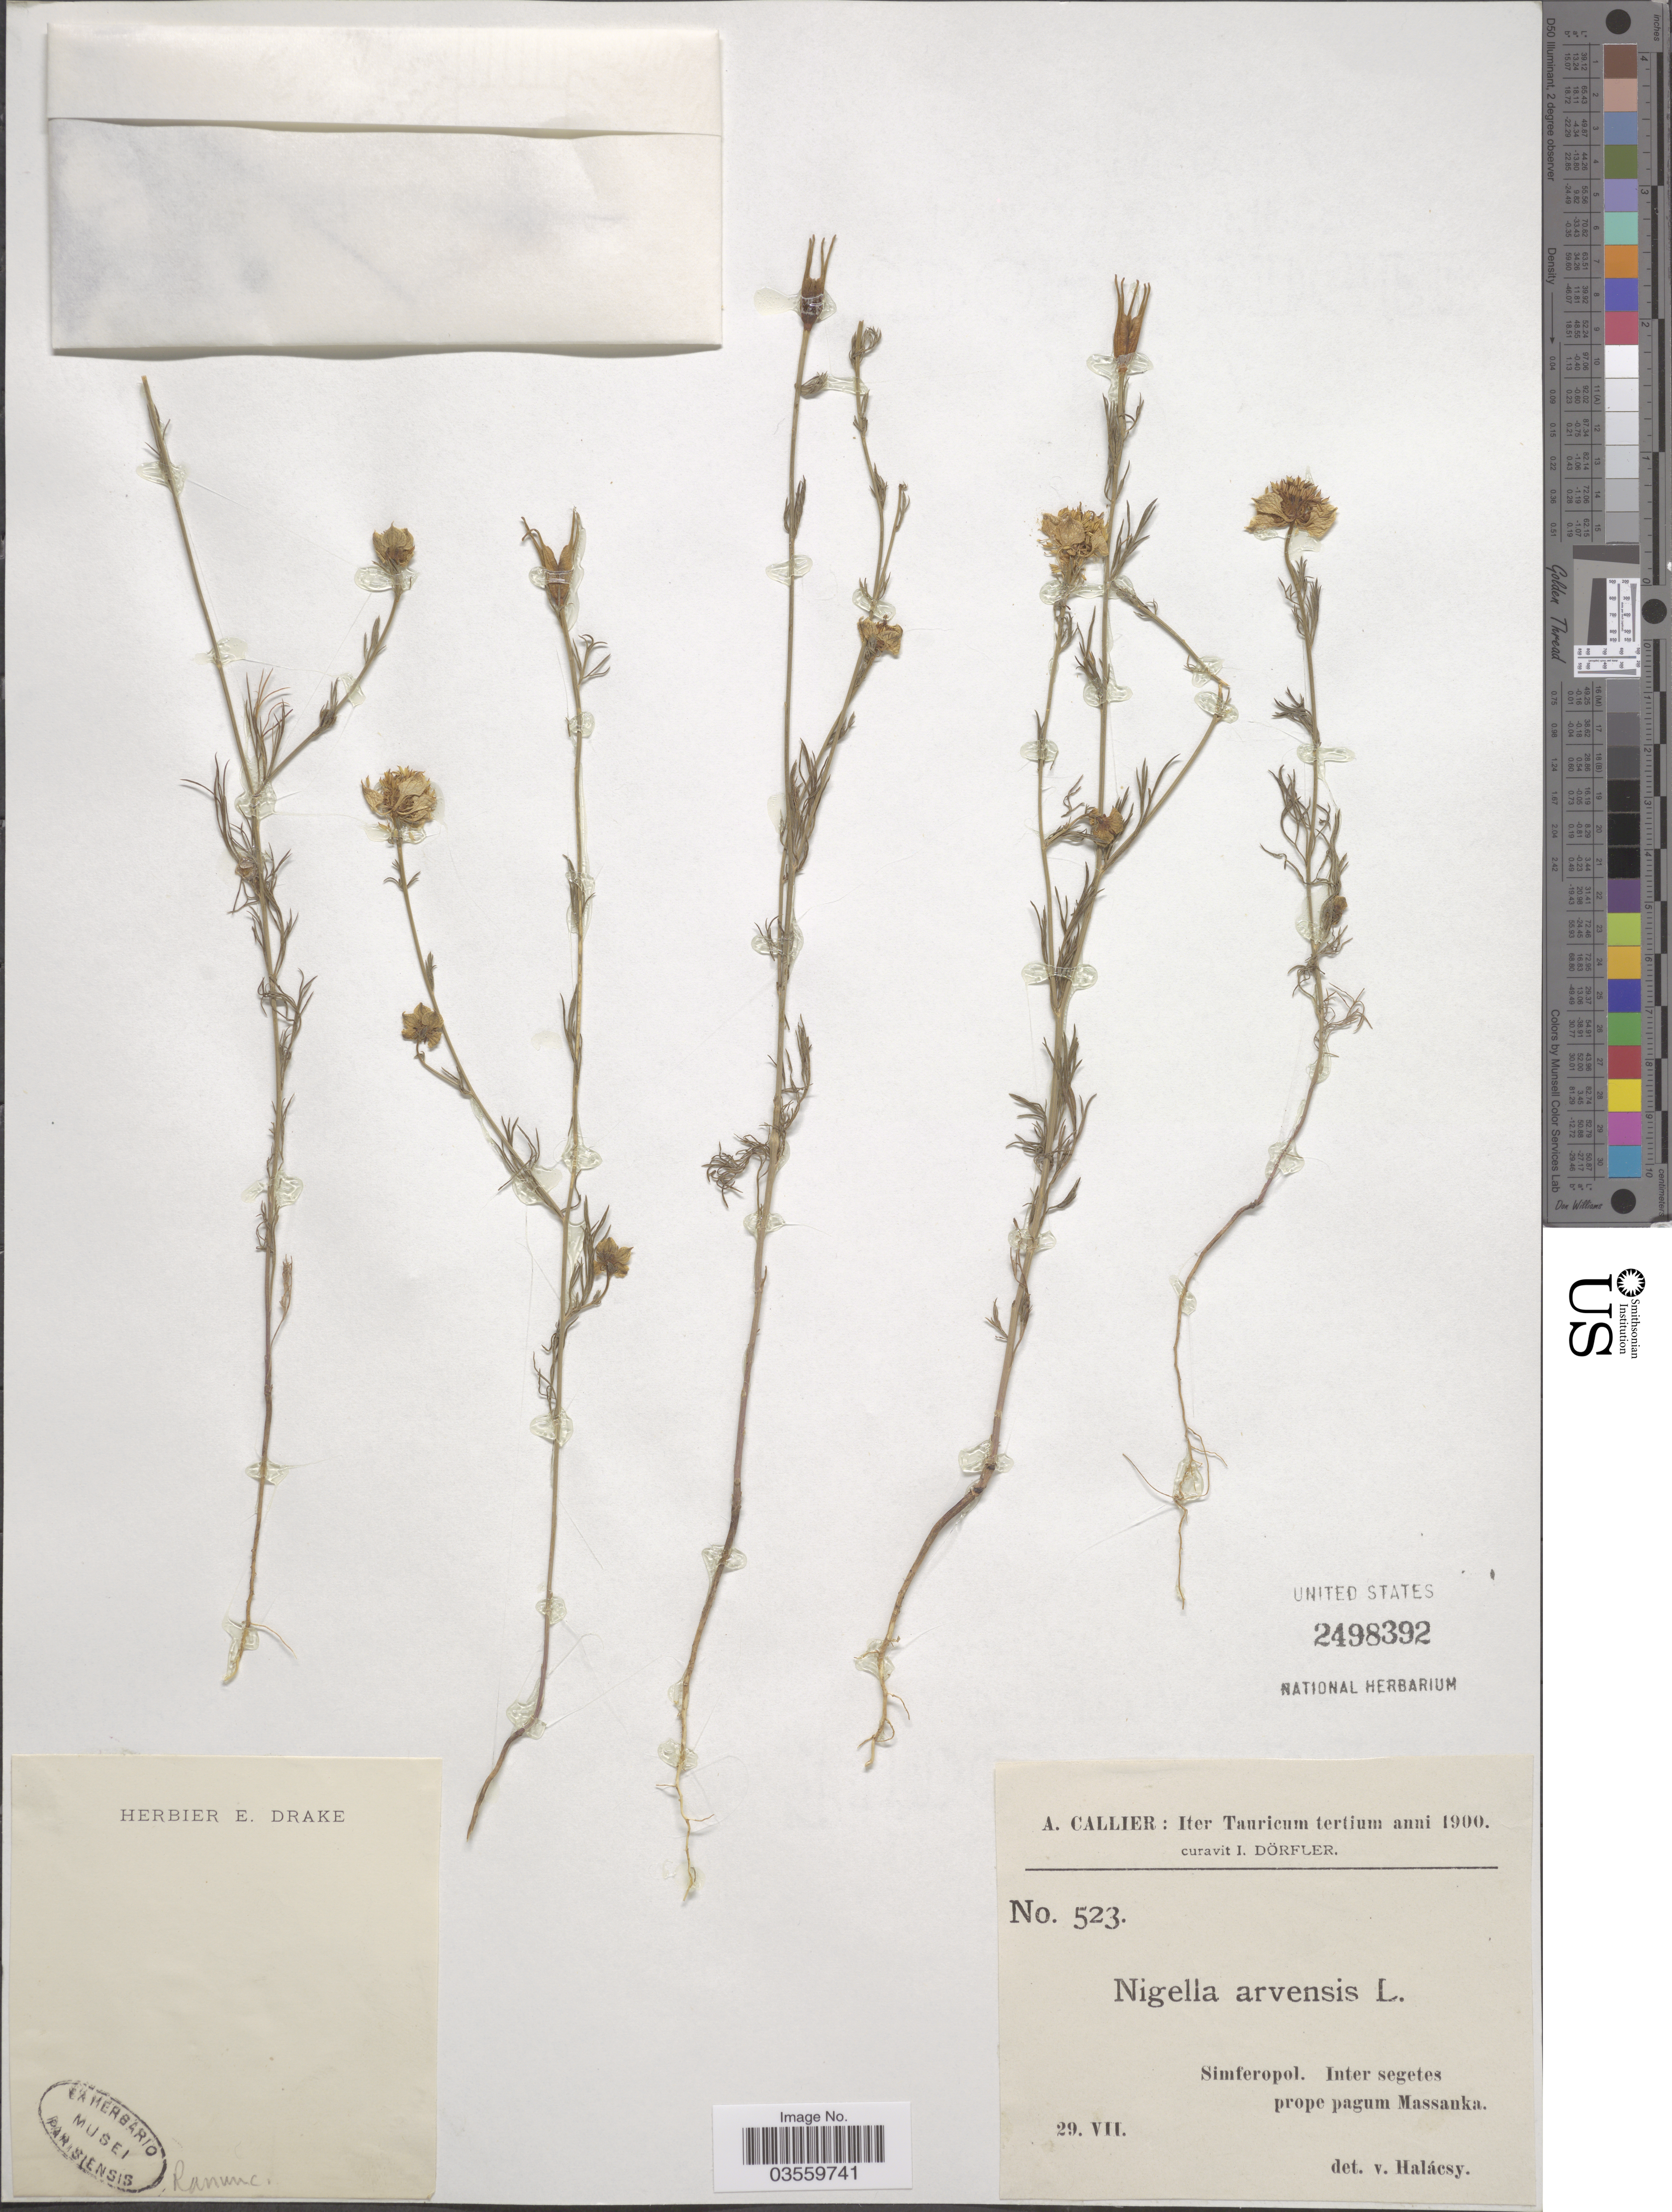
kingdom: Plantae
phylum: Tracheophyta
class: Magnoliopsida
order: Ranunculales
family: Ranunculaceae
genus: Nigella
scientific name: Nigella arvensis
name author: L.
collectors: A. Callier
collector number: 523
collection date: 1900-07-29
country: Ukraine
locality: Tauricum. Simferopol. Inter segetes prope pagum Massanka.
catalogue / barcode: US 2498392